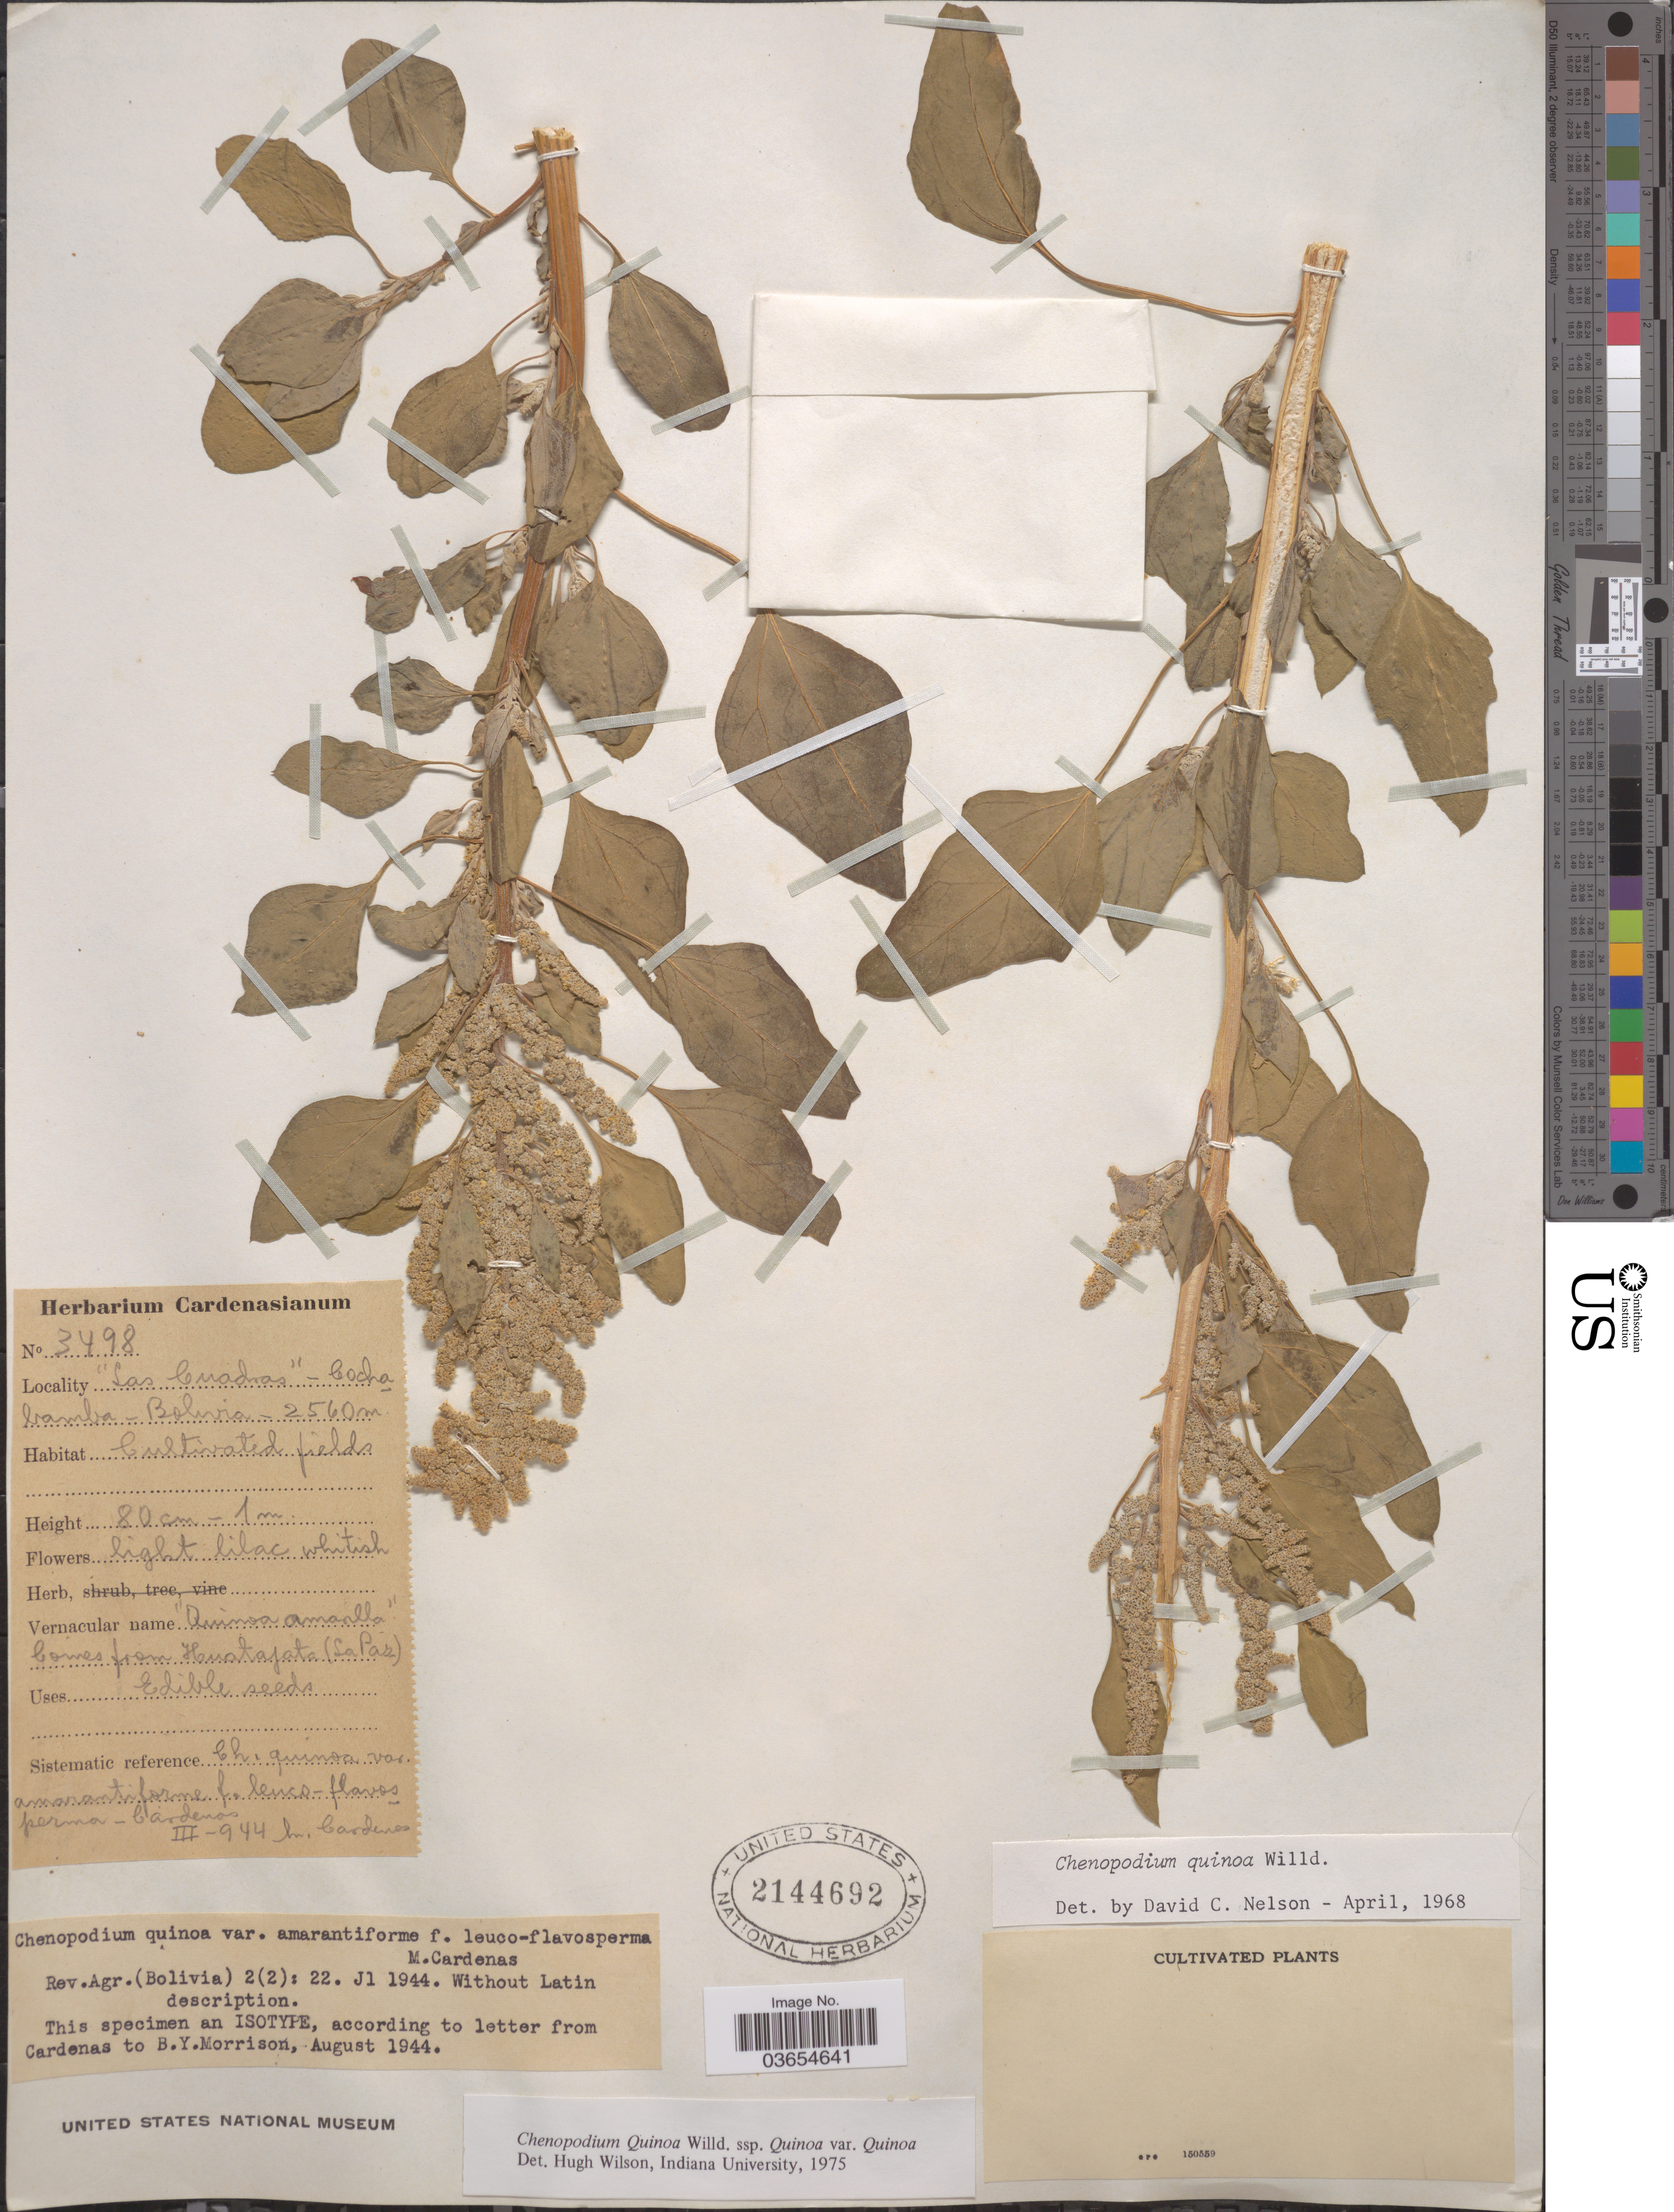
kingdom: Plantae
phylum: Tracheophyta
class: Magnoliopsida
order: Caryophyllales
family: Amaranthaceae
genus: Chenopodium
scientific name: Chenopodium quinoa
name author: Willd.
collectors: M. Cárdenas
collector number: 3498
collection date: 1944-03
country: Bolivia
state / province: Cochabamba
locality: Las Cuadras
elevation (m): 2560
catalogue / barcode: US 2144692